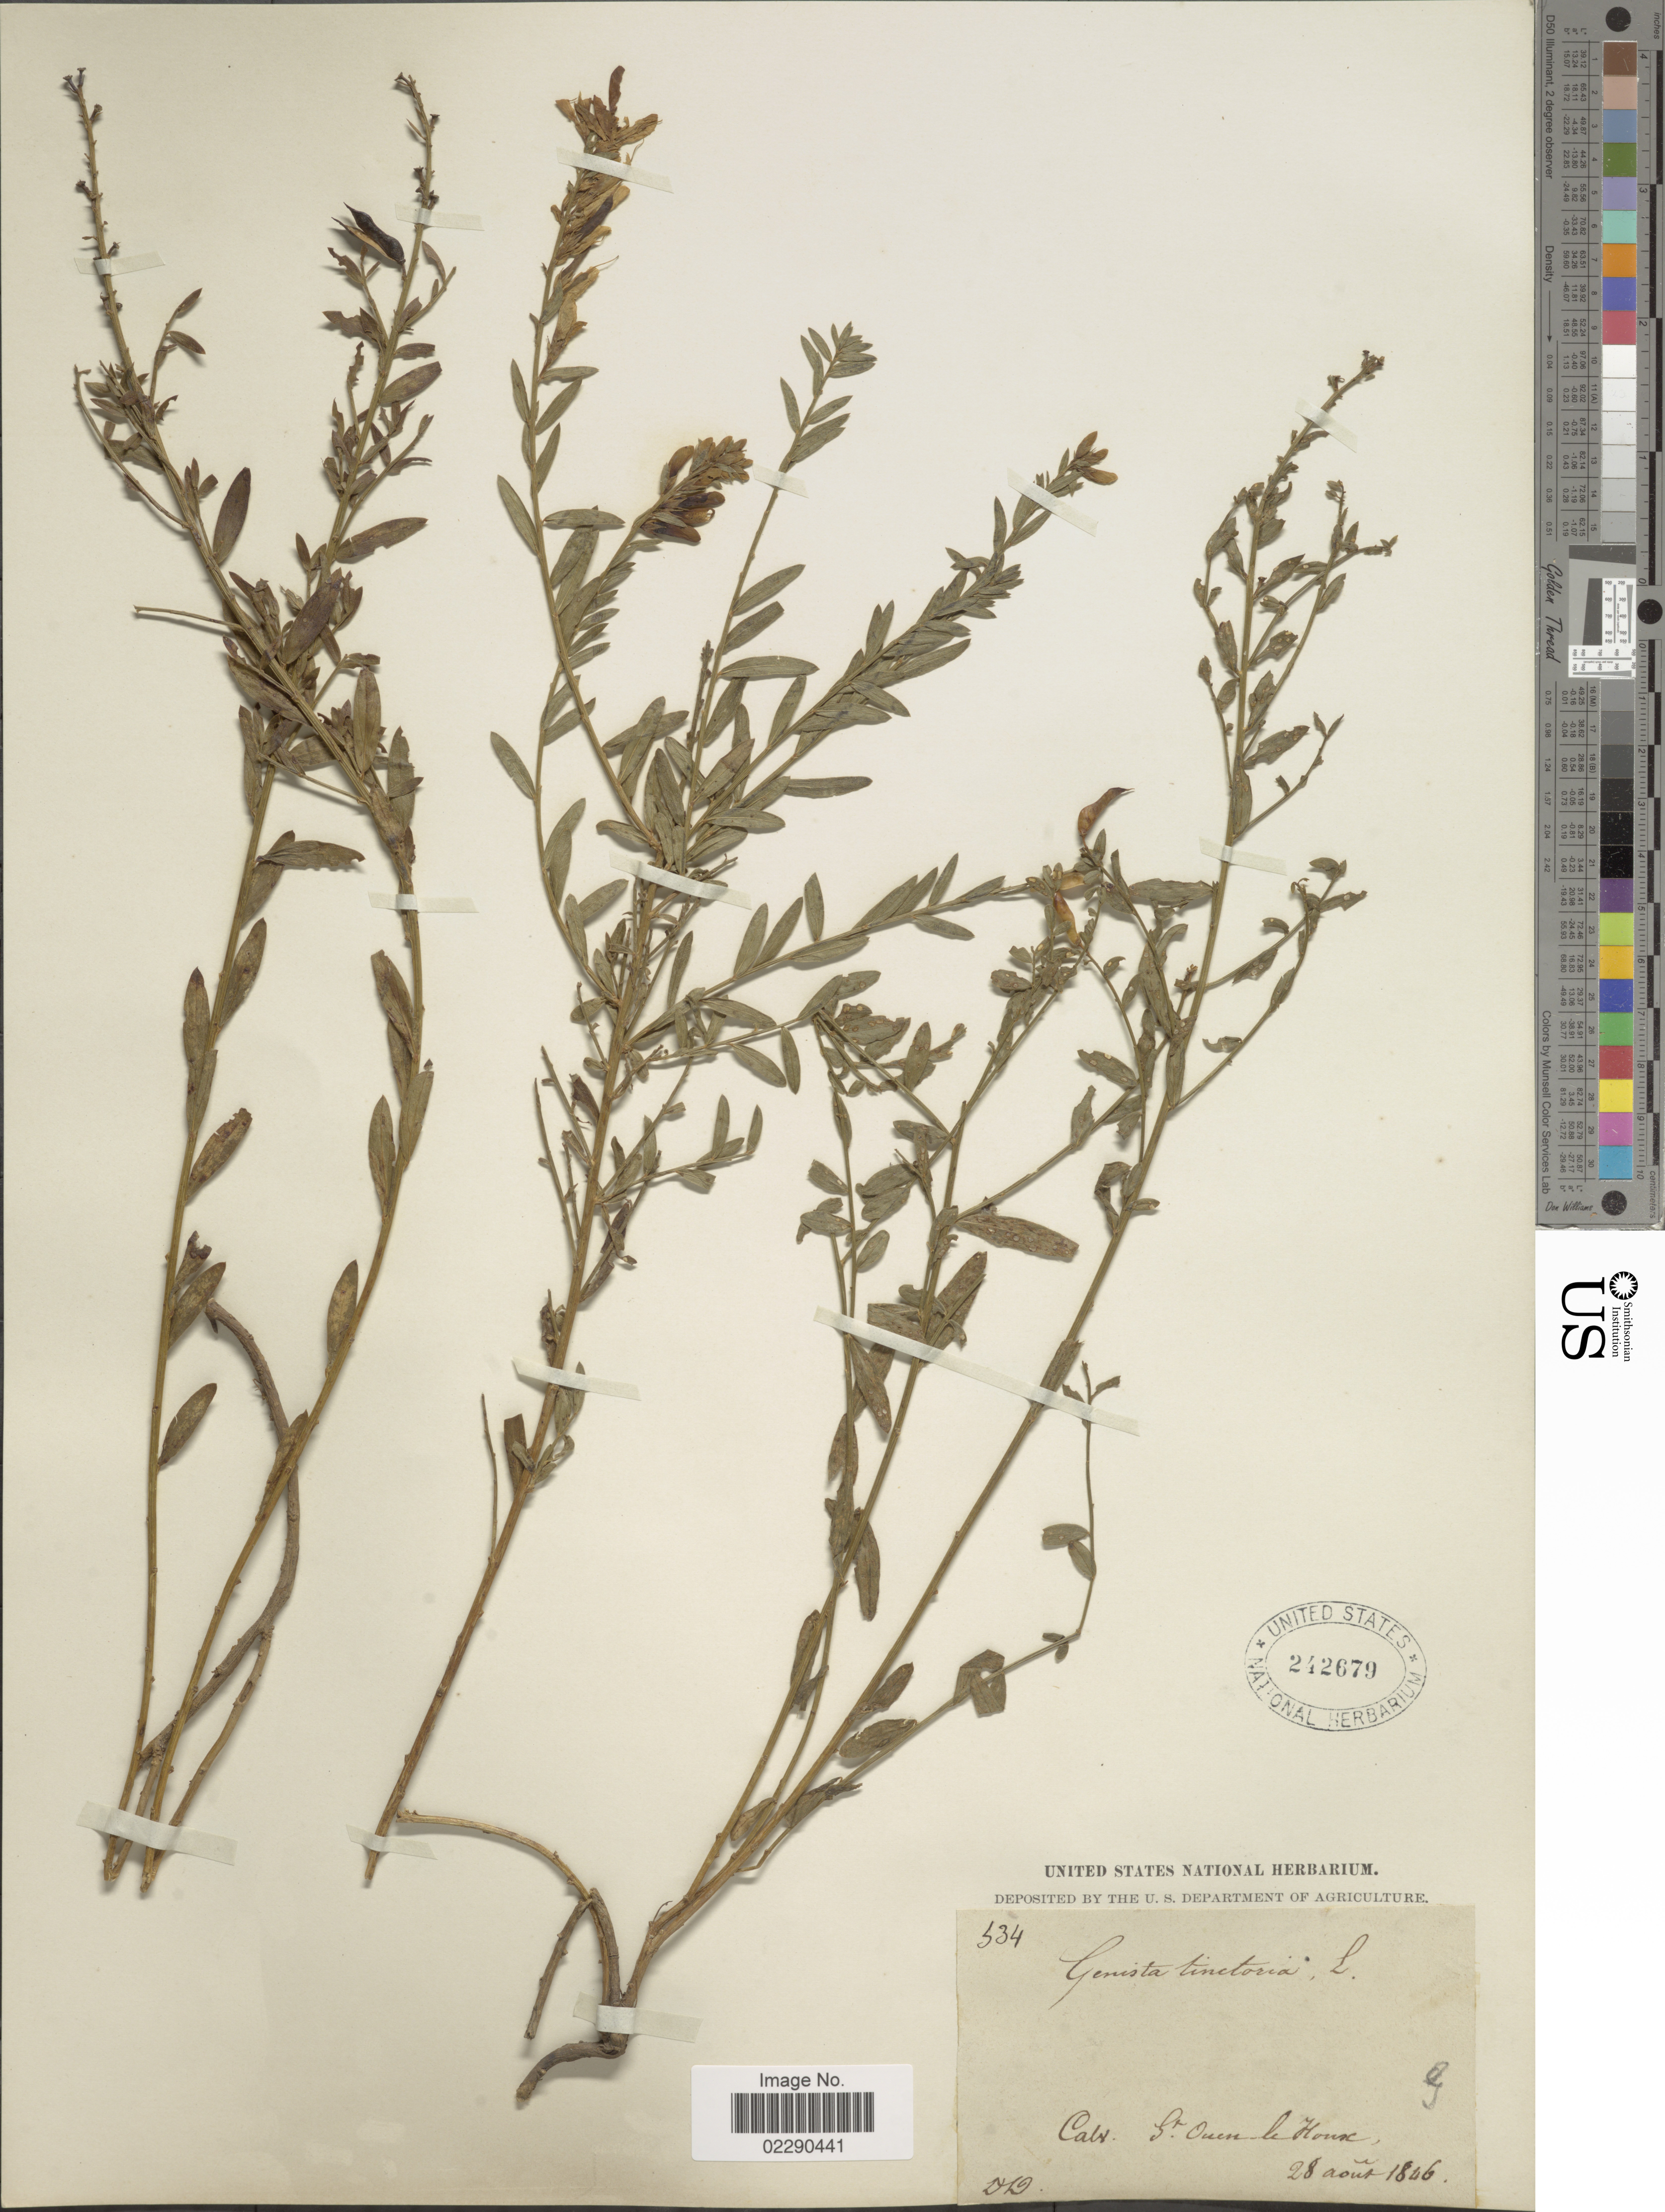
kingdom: Plantae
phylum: Tracheophyta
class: Magnoliopsida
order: Fabales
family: Fabaceae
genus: Genista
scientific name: Genista tinctoria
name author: L.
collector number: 534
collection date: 1846-08-28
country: France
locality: Cals. St. Ouen le Houx [interpreted]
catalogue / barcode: US 242679